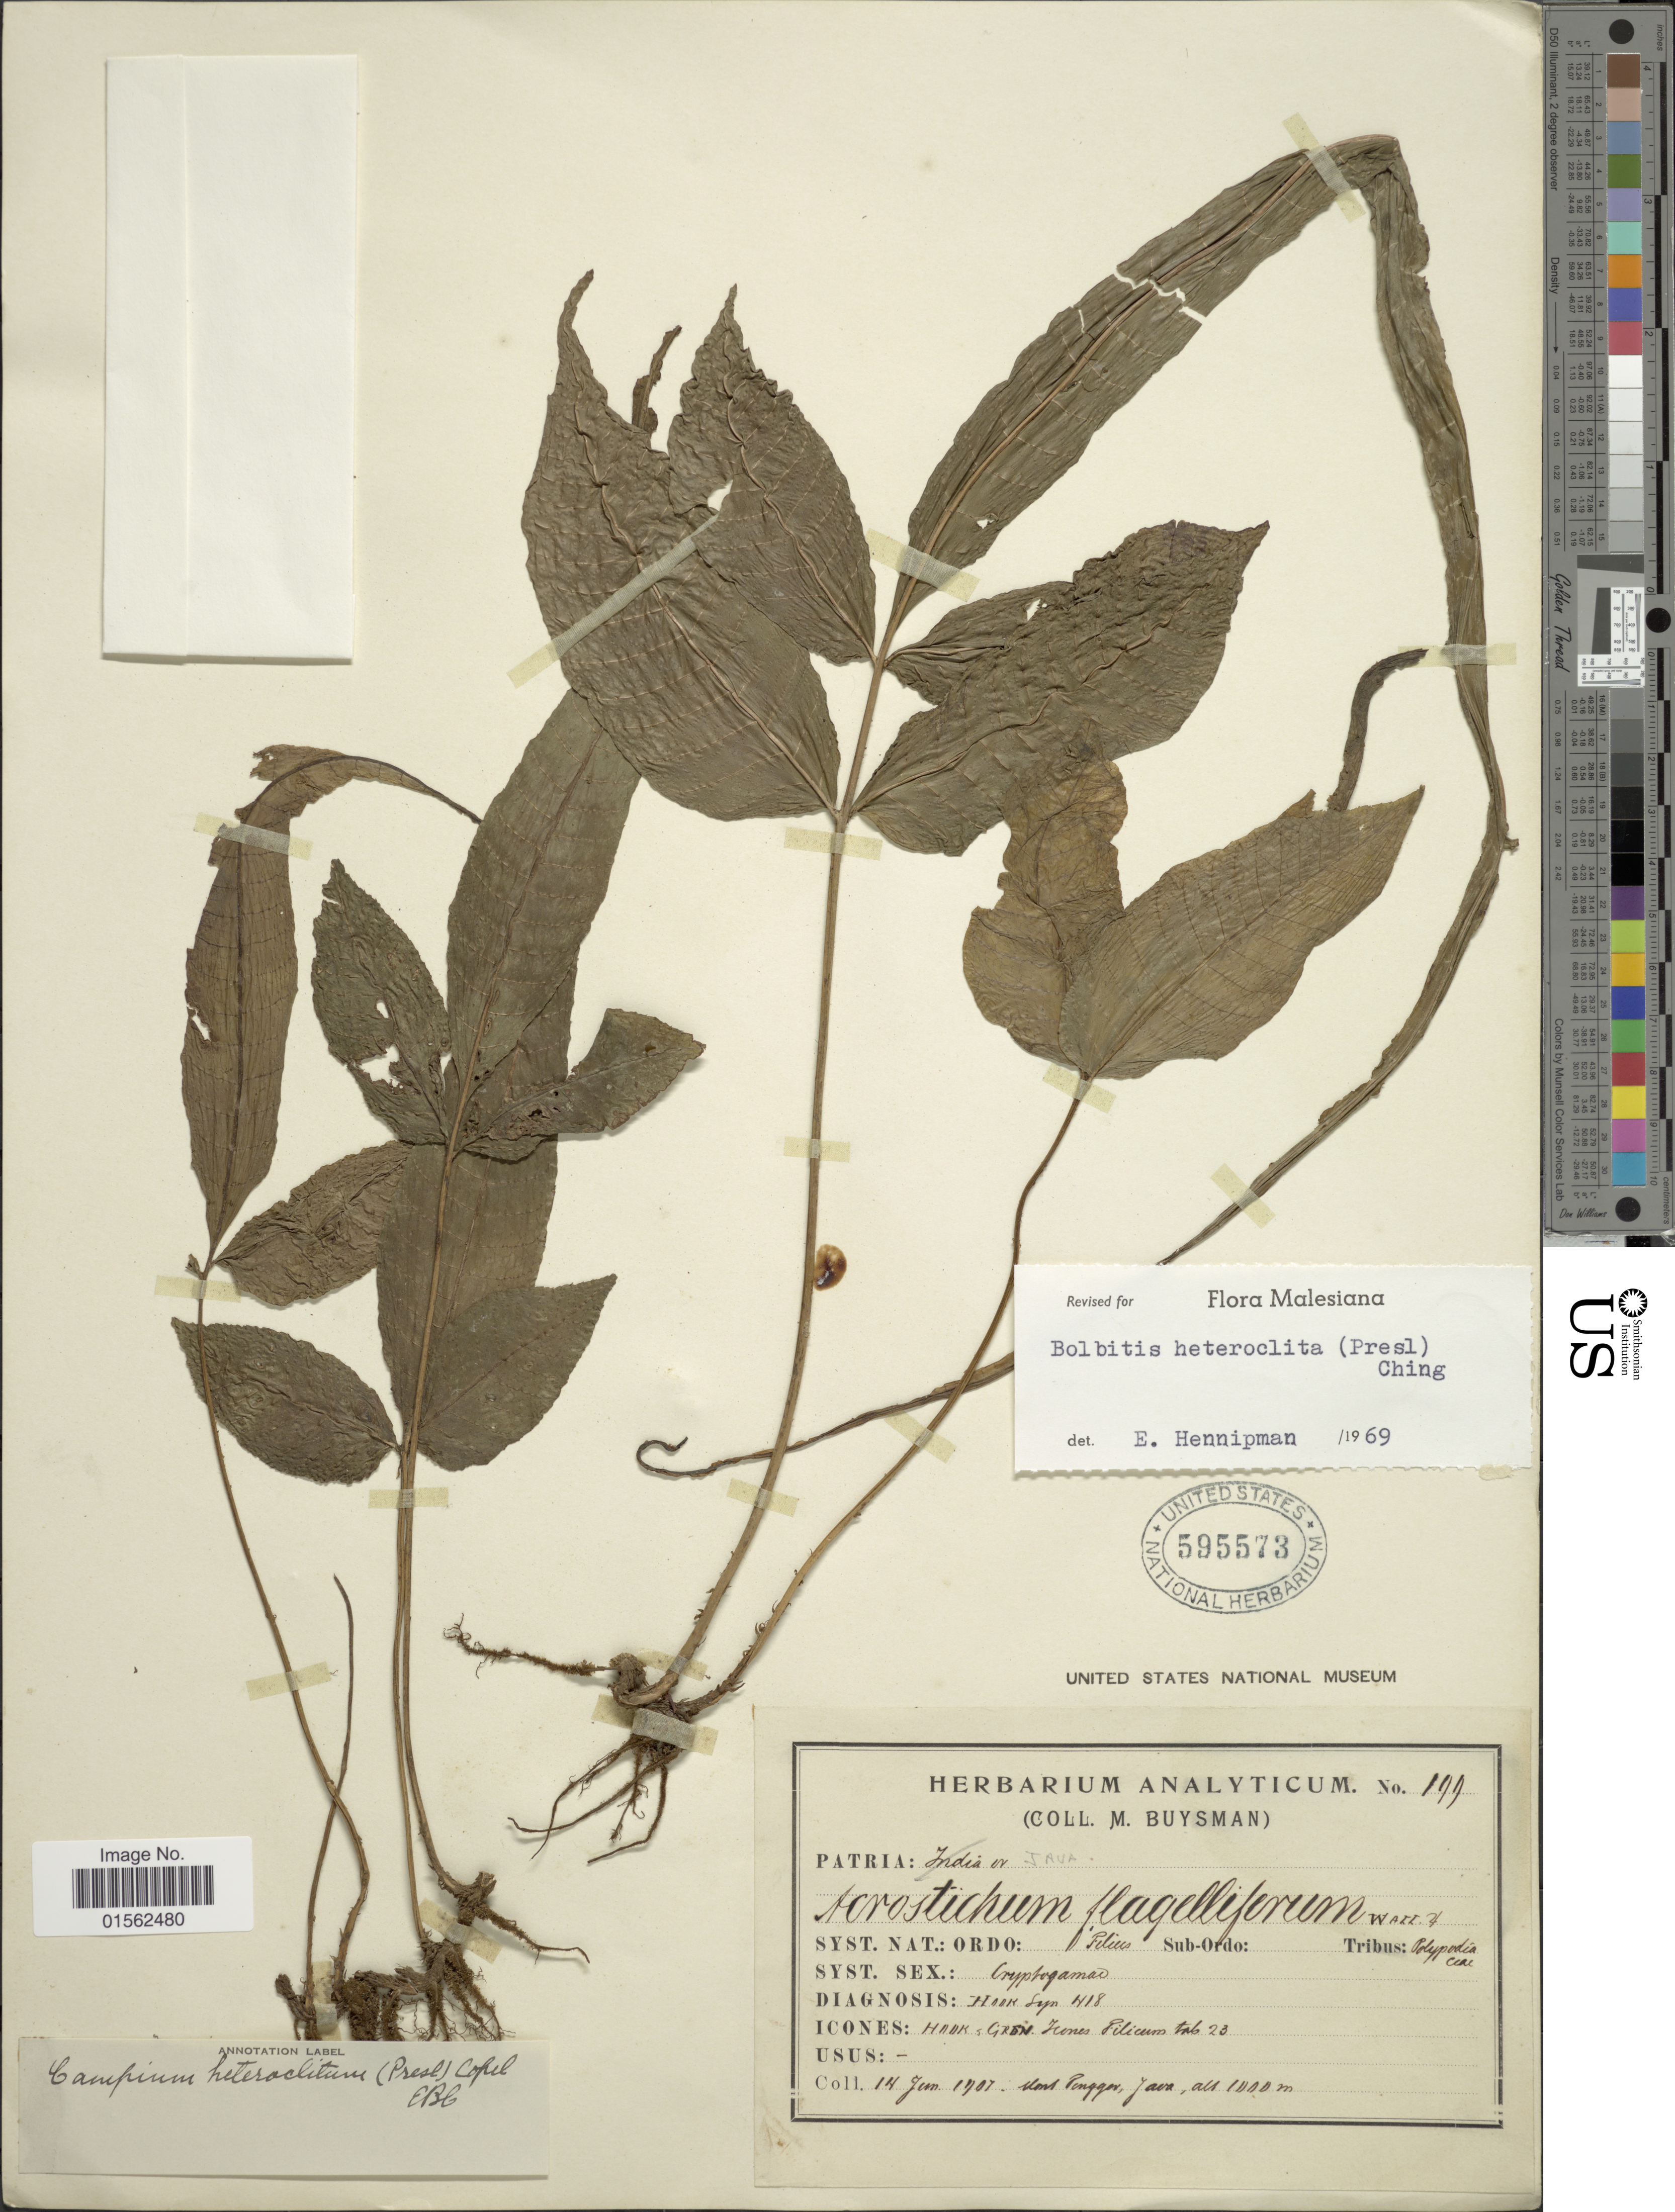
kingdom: Plantae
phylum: Tracheophyta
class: Polypodiopsida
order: Polypodiales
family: Dryopteridaceae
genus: Bolbitis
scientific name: Bolbitis heteroclita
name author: (C. Presl) Ching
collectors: M. Buysman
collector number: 199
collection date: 1907-06-14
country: Indonesia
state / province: Java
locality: Mont Tennger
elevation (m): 1000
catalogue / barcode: US 595573